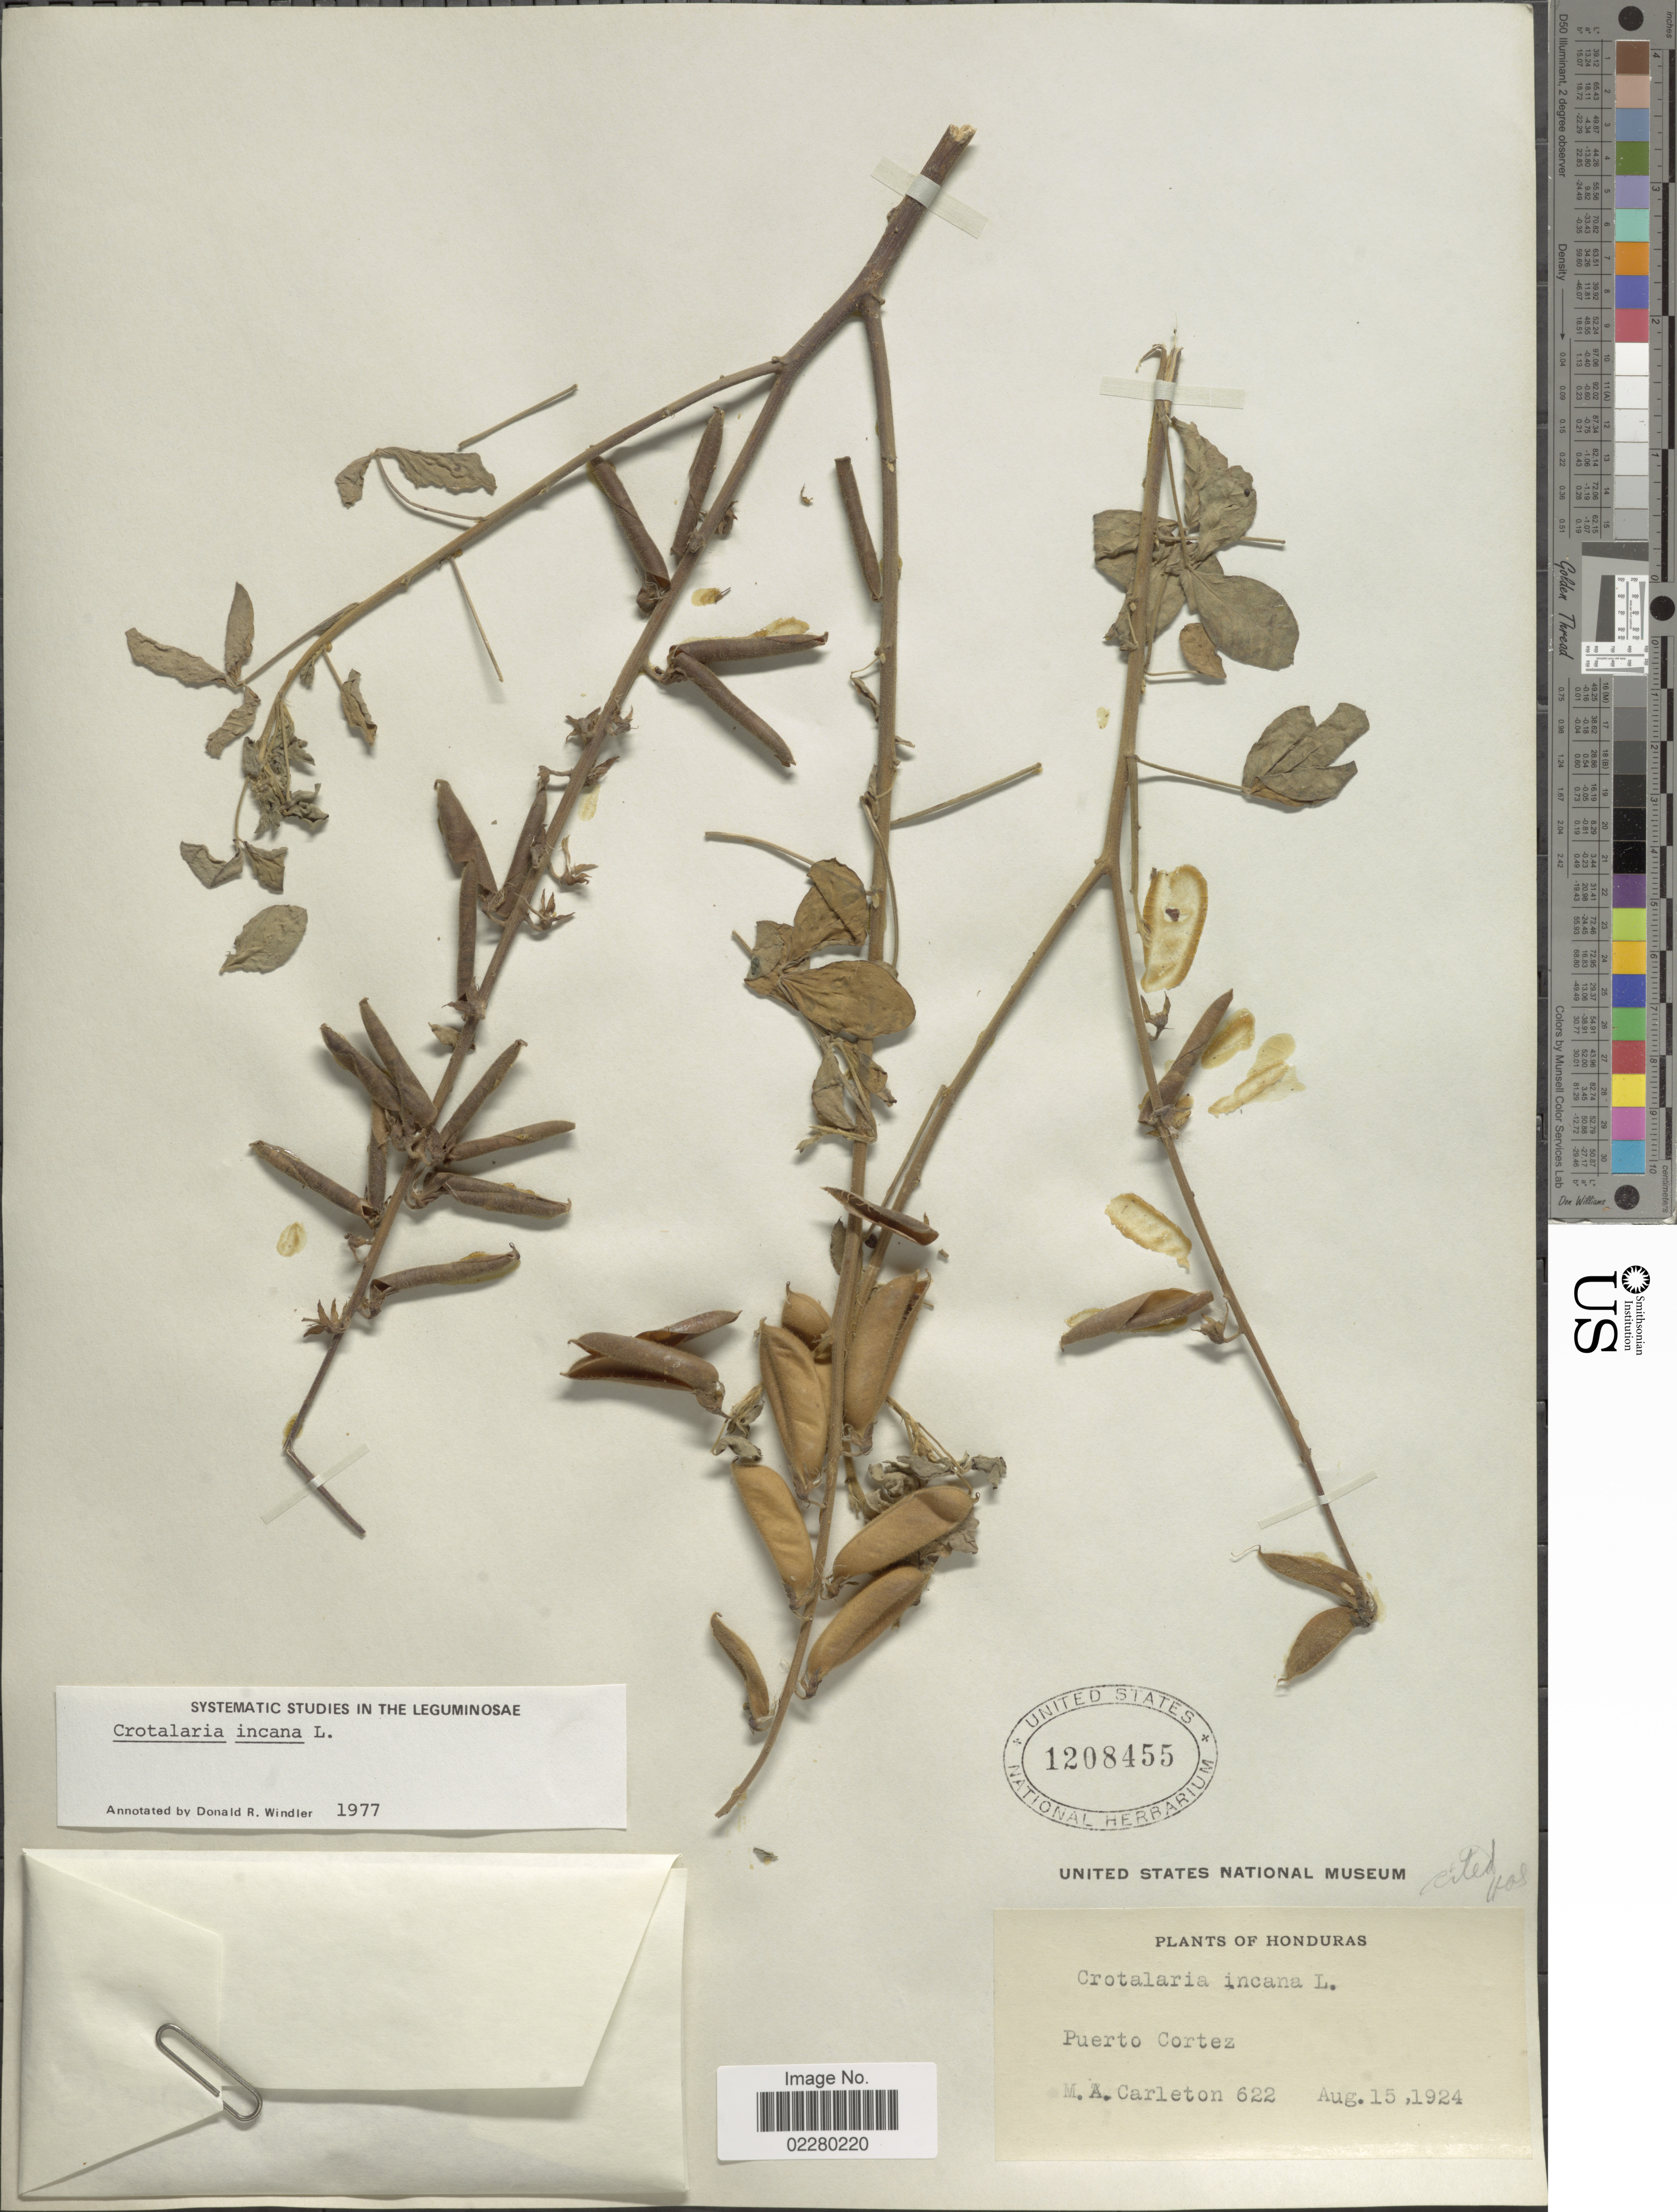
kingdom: Plantae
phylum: Tracheophyta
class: Magnoliopsida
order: Fabales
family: Fabaceae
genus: Crotalaria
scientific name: Crotalaria incana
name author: L.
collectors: M. A. Carleton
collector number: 622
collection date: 1924-08-15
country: Honduras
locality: Puerto Cortez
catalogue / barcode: US 1208455